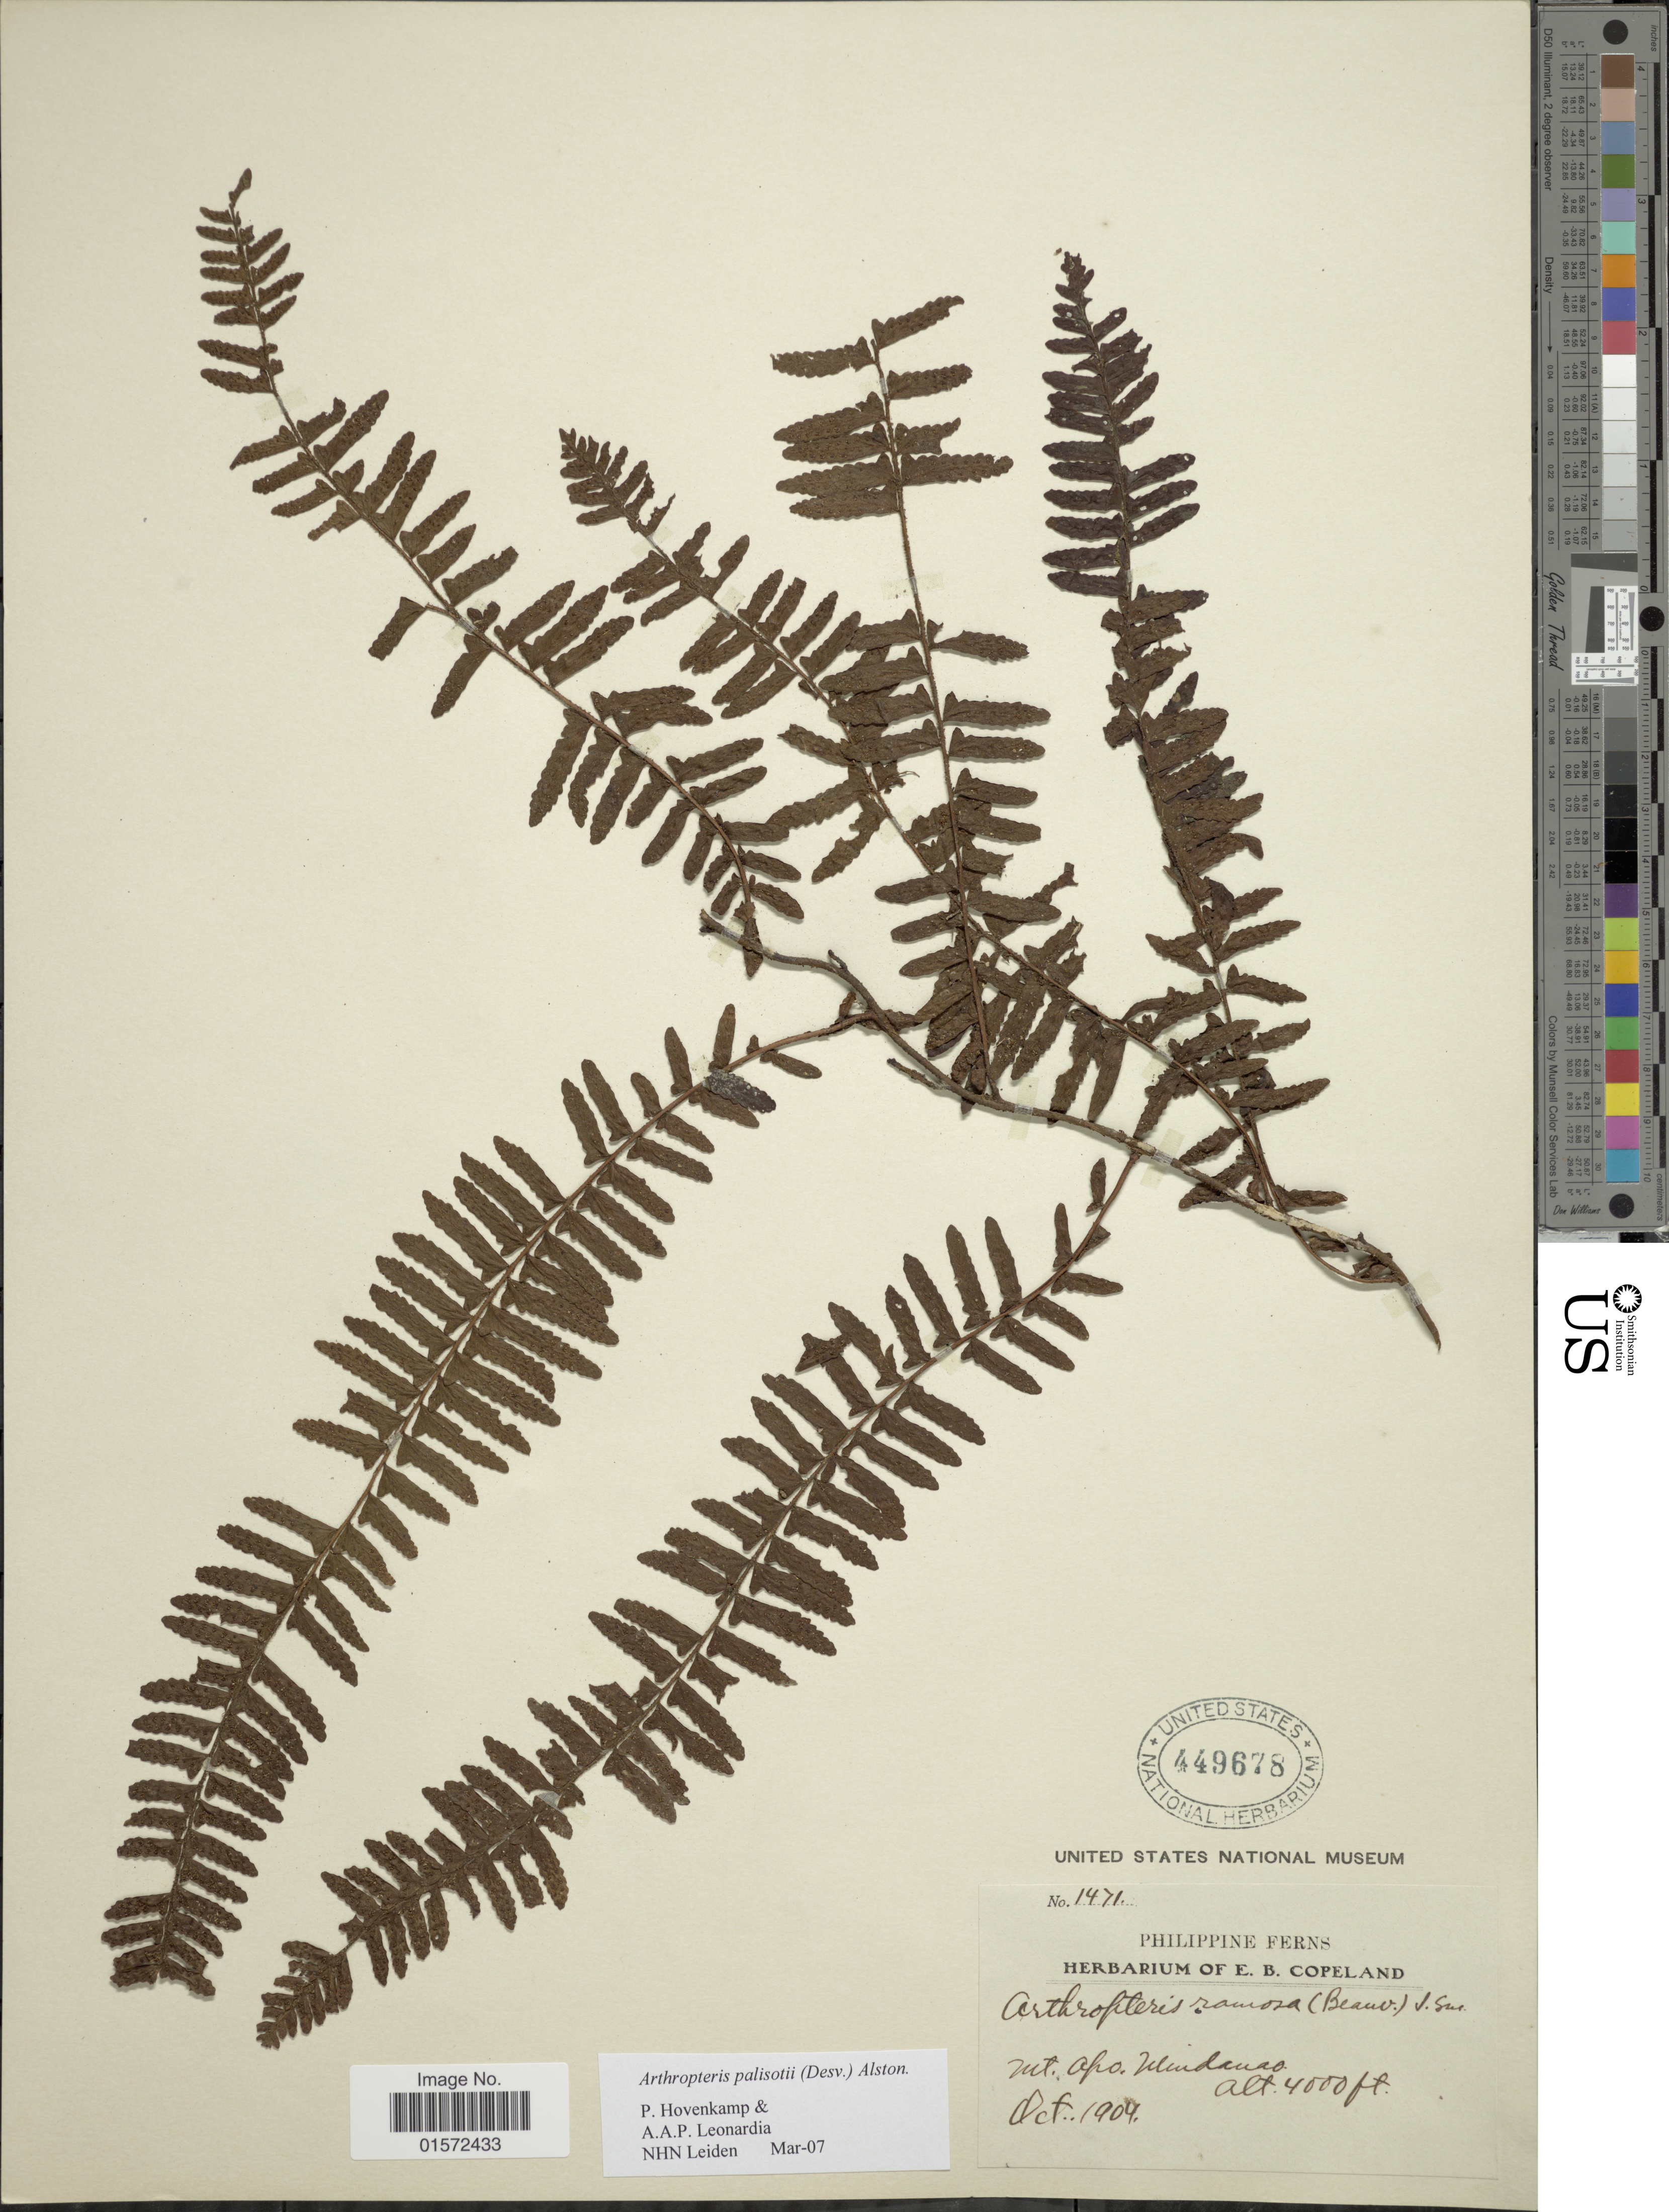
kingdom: Plantae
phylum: Tracheophyta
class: Polypodiopsida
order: Polypodiales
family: Tectariaceae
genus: Arthropteris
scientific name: Arthropteris palisotii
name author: (Desv.) Alston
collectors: ex herb. E. B. Copeland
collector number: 1471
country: Philippines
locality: Mt Apo. Mindanao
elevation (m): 1219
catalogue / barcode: US 449678